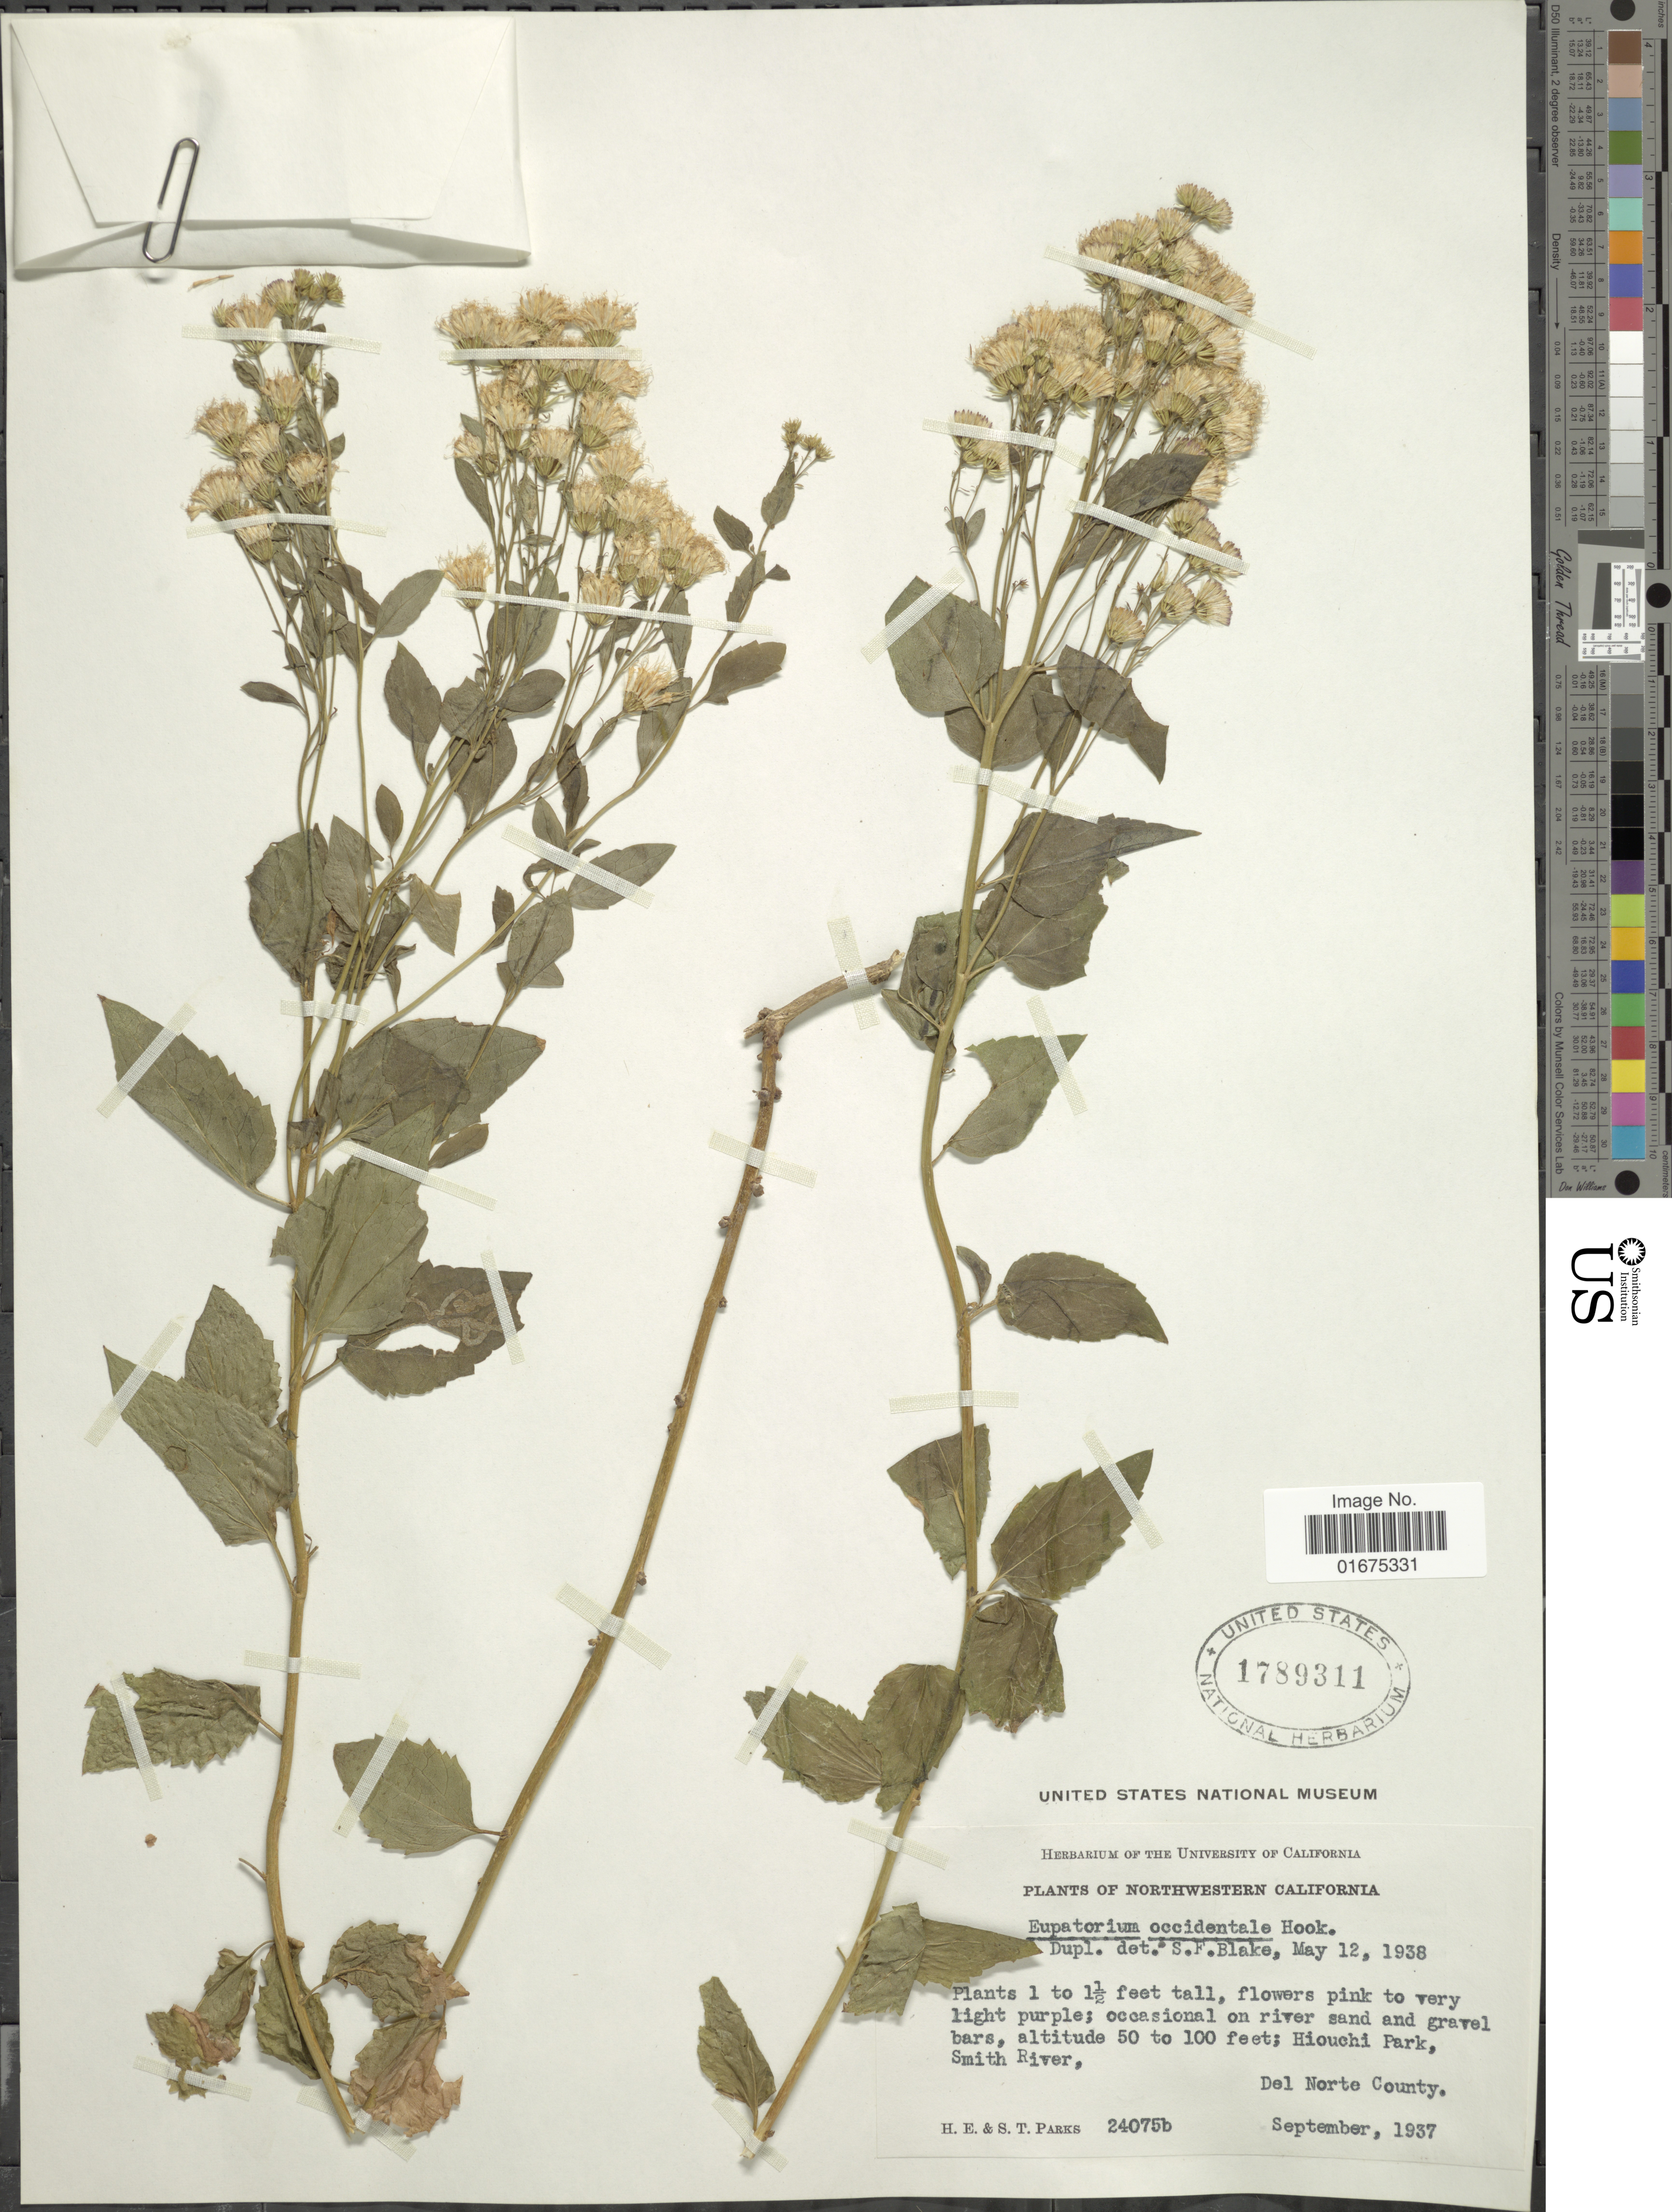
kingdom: Plantae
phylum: Tracheophyta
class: Magnoliopsida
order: Asterales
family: Asteraceae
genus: Ageratina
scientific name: Ageratina occidentalis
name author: (Hook.) R.M. King & H. Rob.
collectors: H. E. Parks & S. Parks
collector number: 24075b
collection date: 1937-09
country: United States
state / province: California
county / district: Del Norte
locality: Northwestern California; Occasional on river sand and gravel bars, Hiouchi Park, Smith River, Del Norte County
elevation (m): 15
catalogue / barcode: US 1789311